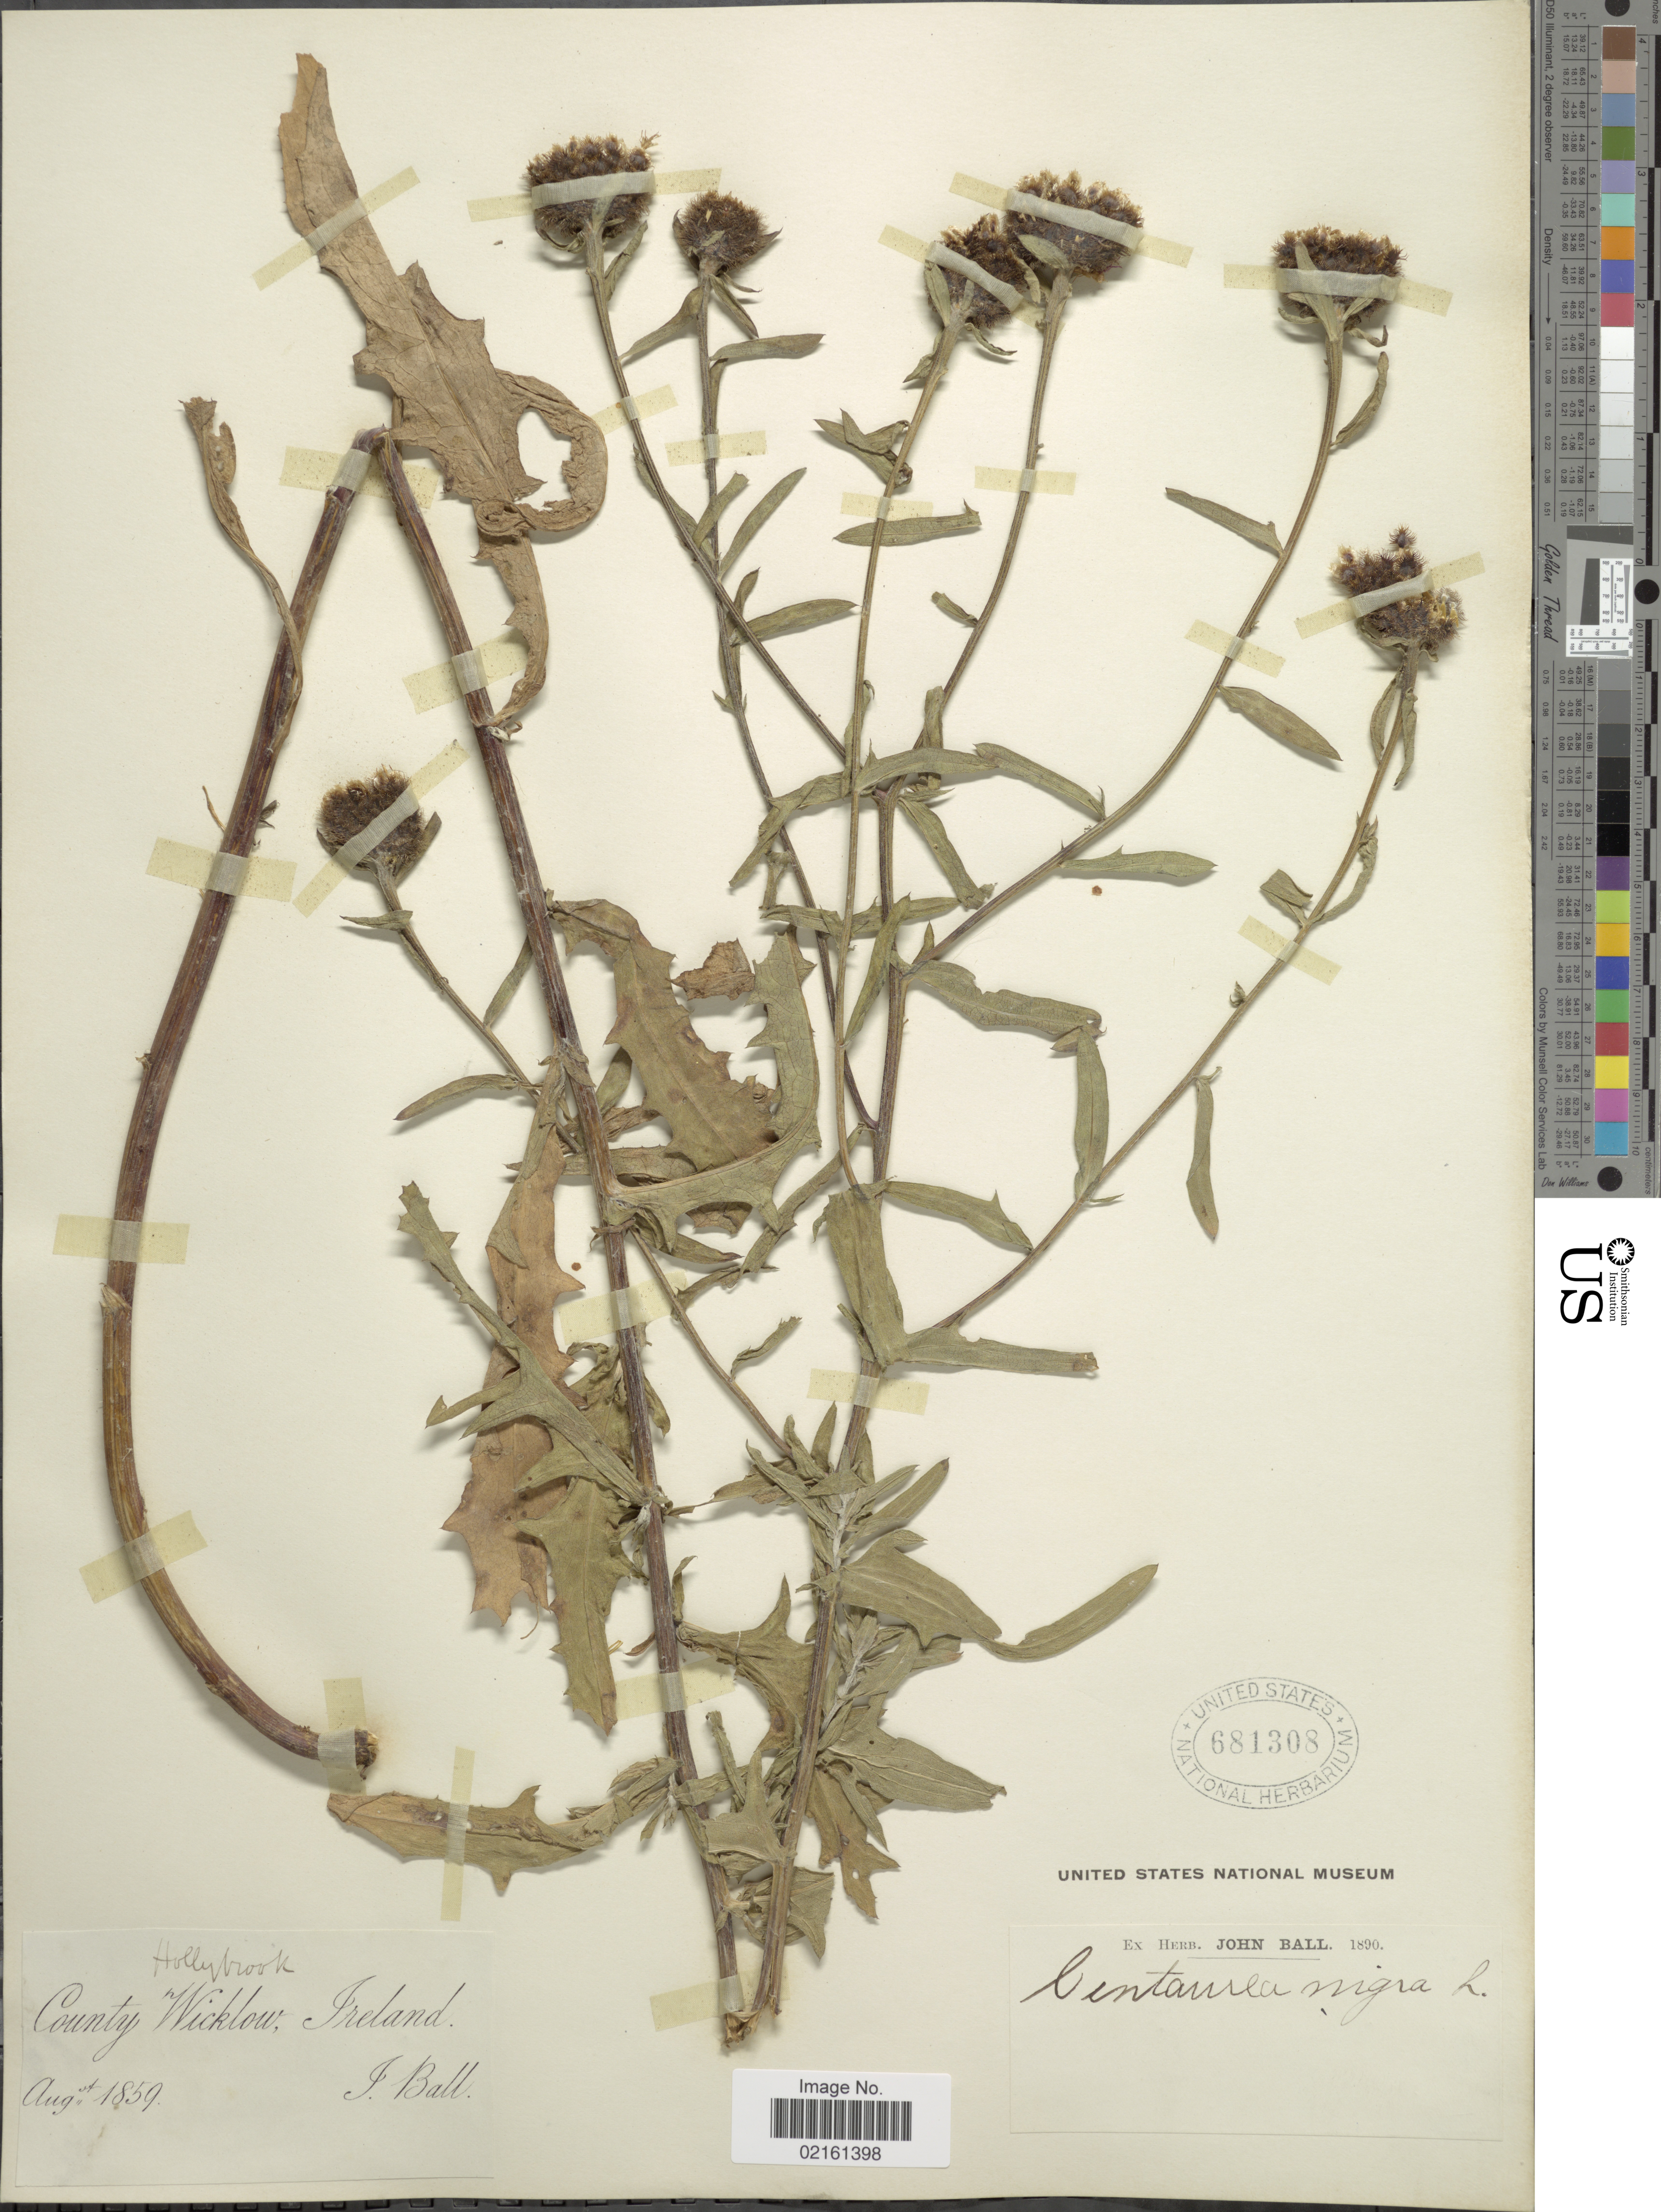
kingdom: Plantae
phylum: Tracheophyta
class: Magnoliopsida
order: Asterales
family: Asteraceae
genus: Centaurea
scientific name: Centaurea nigra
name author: L.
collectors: J. Ball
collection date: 1859-08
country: Ireland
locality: Hollybrook, County Wicklow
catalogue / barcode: US 681308